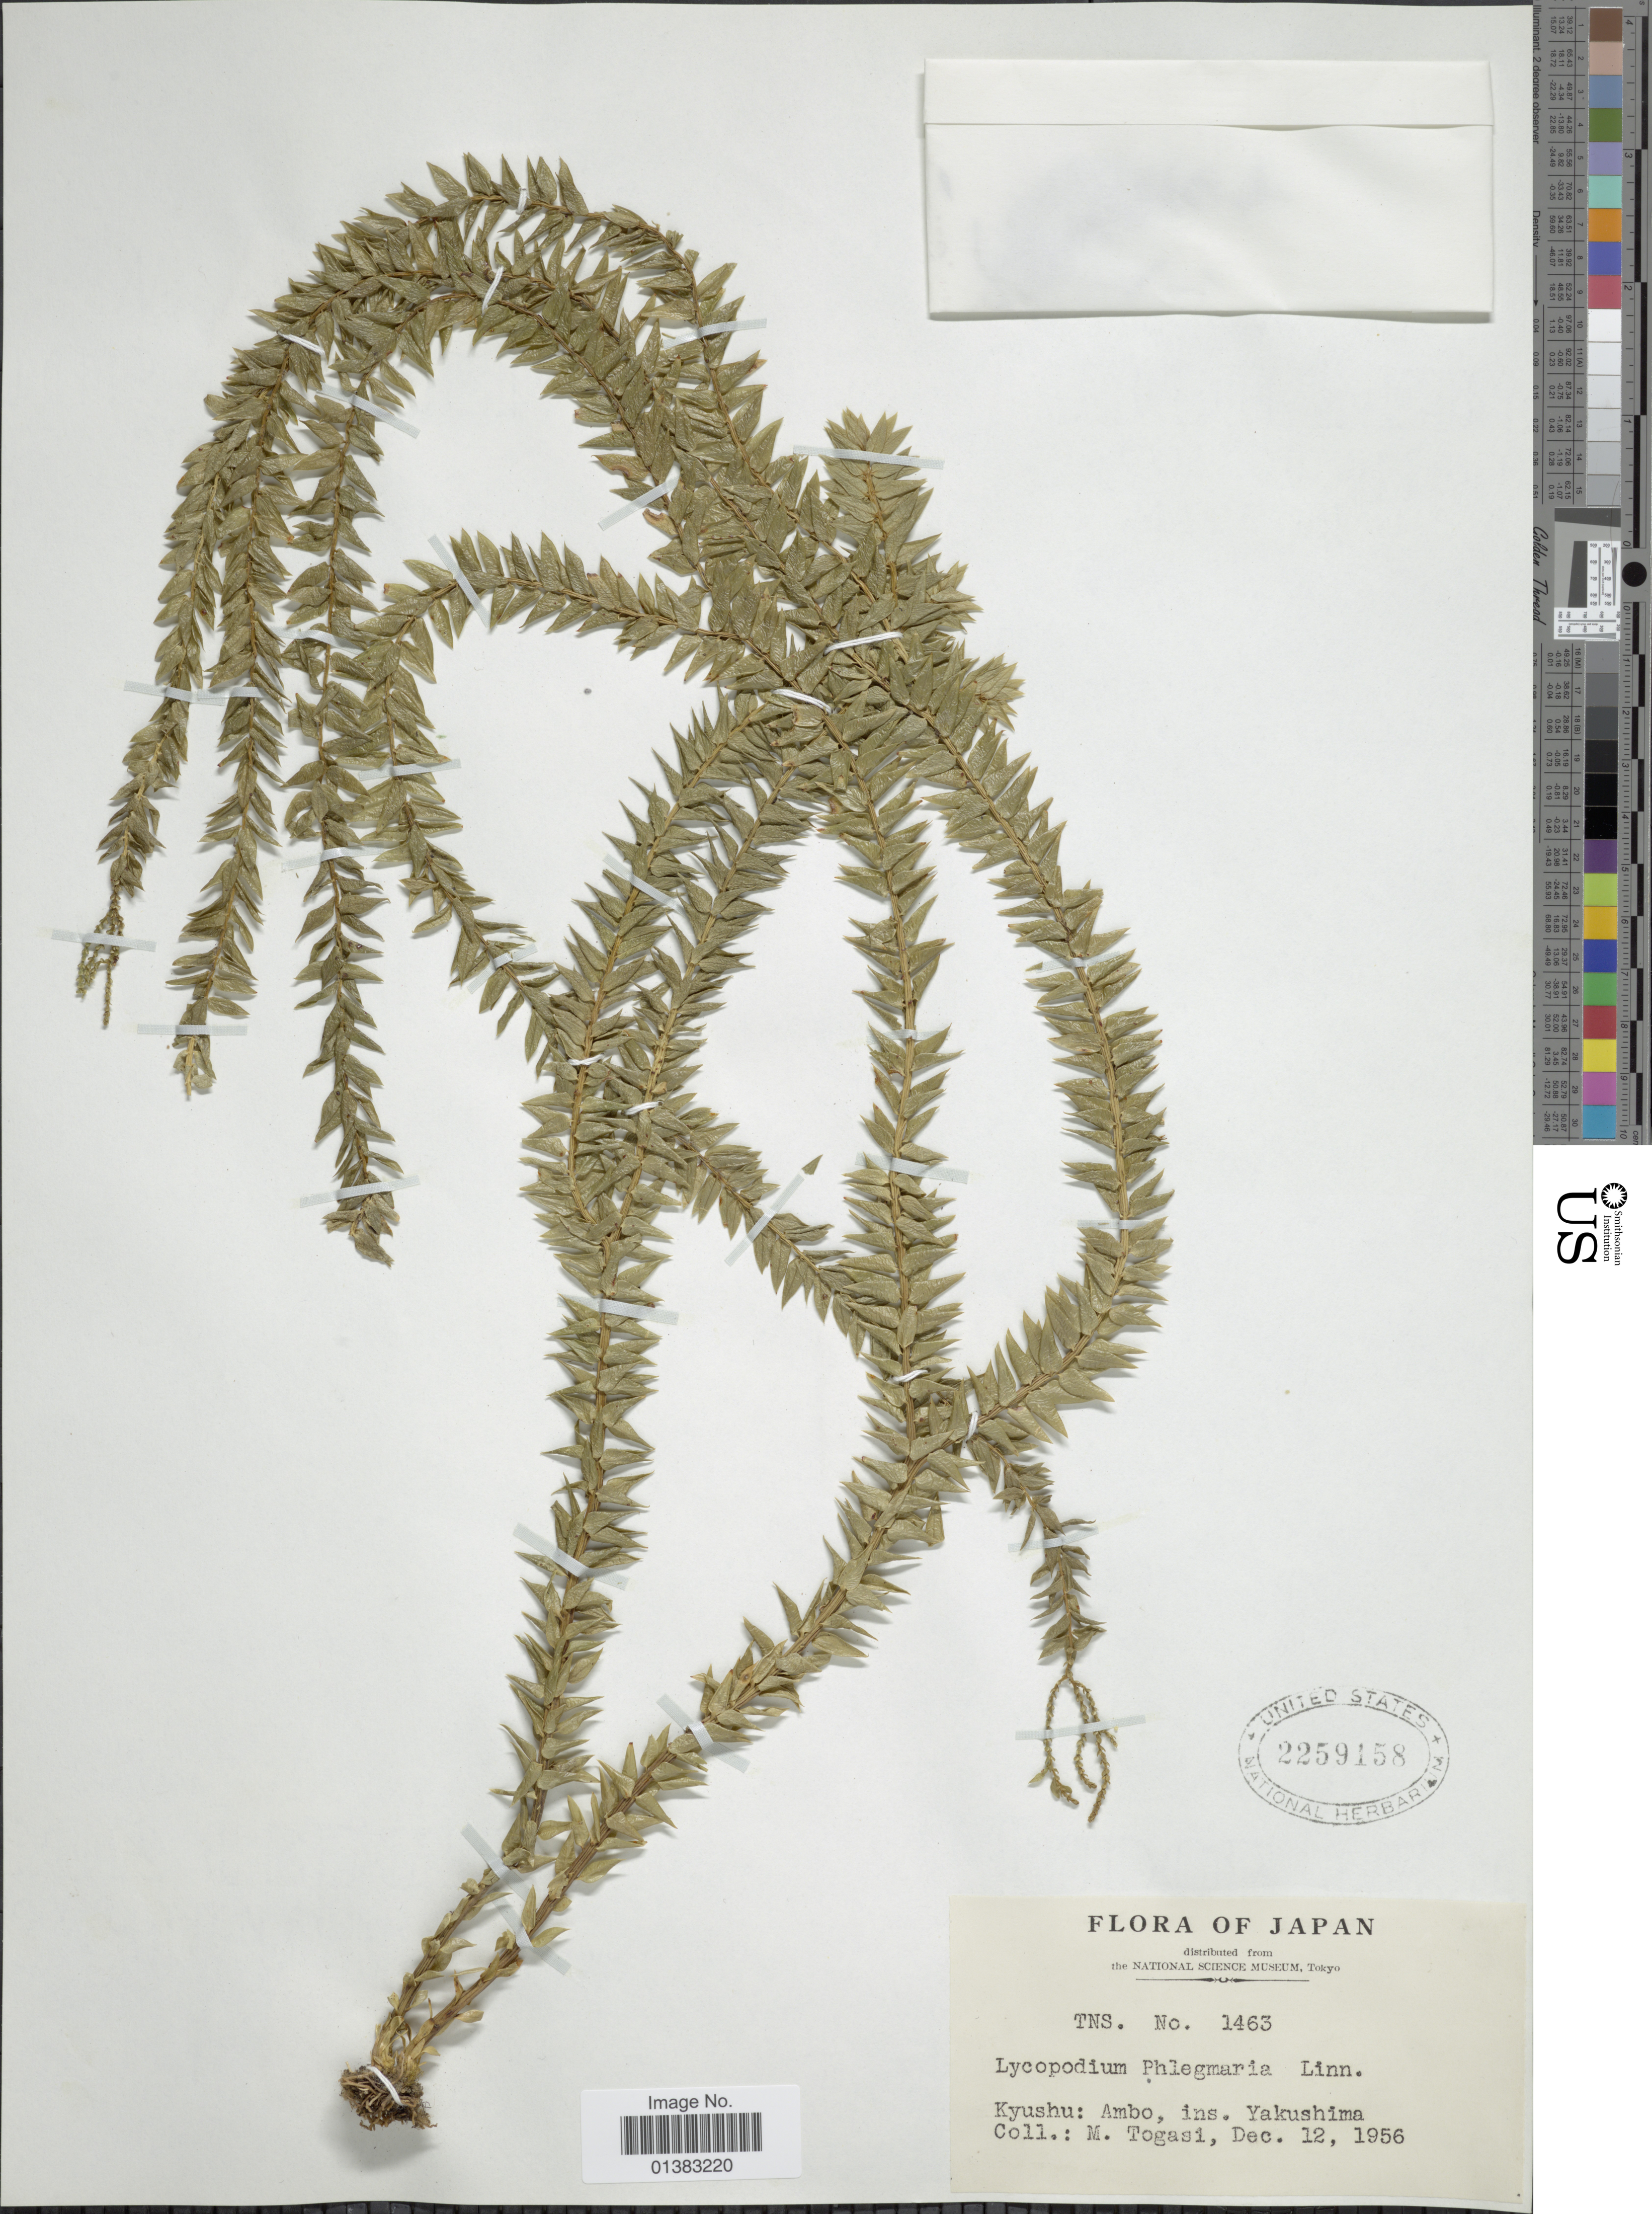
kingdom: Plantae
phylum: Tracheophyta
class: Lycopodiopsida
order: Lycopodiales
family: Lycopodiaceae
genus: Phlegmariurus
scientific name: Phlegmariurus phlegmaria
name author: (L.) Holub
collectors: M. Togasi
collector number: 1463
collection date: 1956-12-12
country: Japan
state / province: Kagosima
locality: Kyushu: Ambo, ins. Yakushima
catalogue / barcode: US 2259158